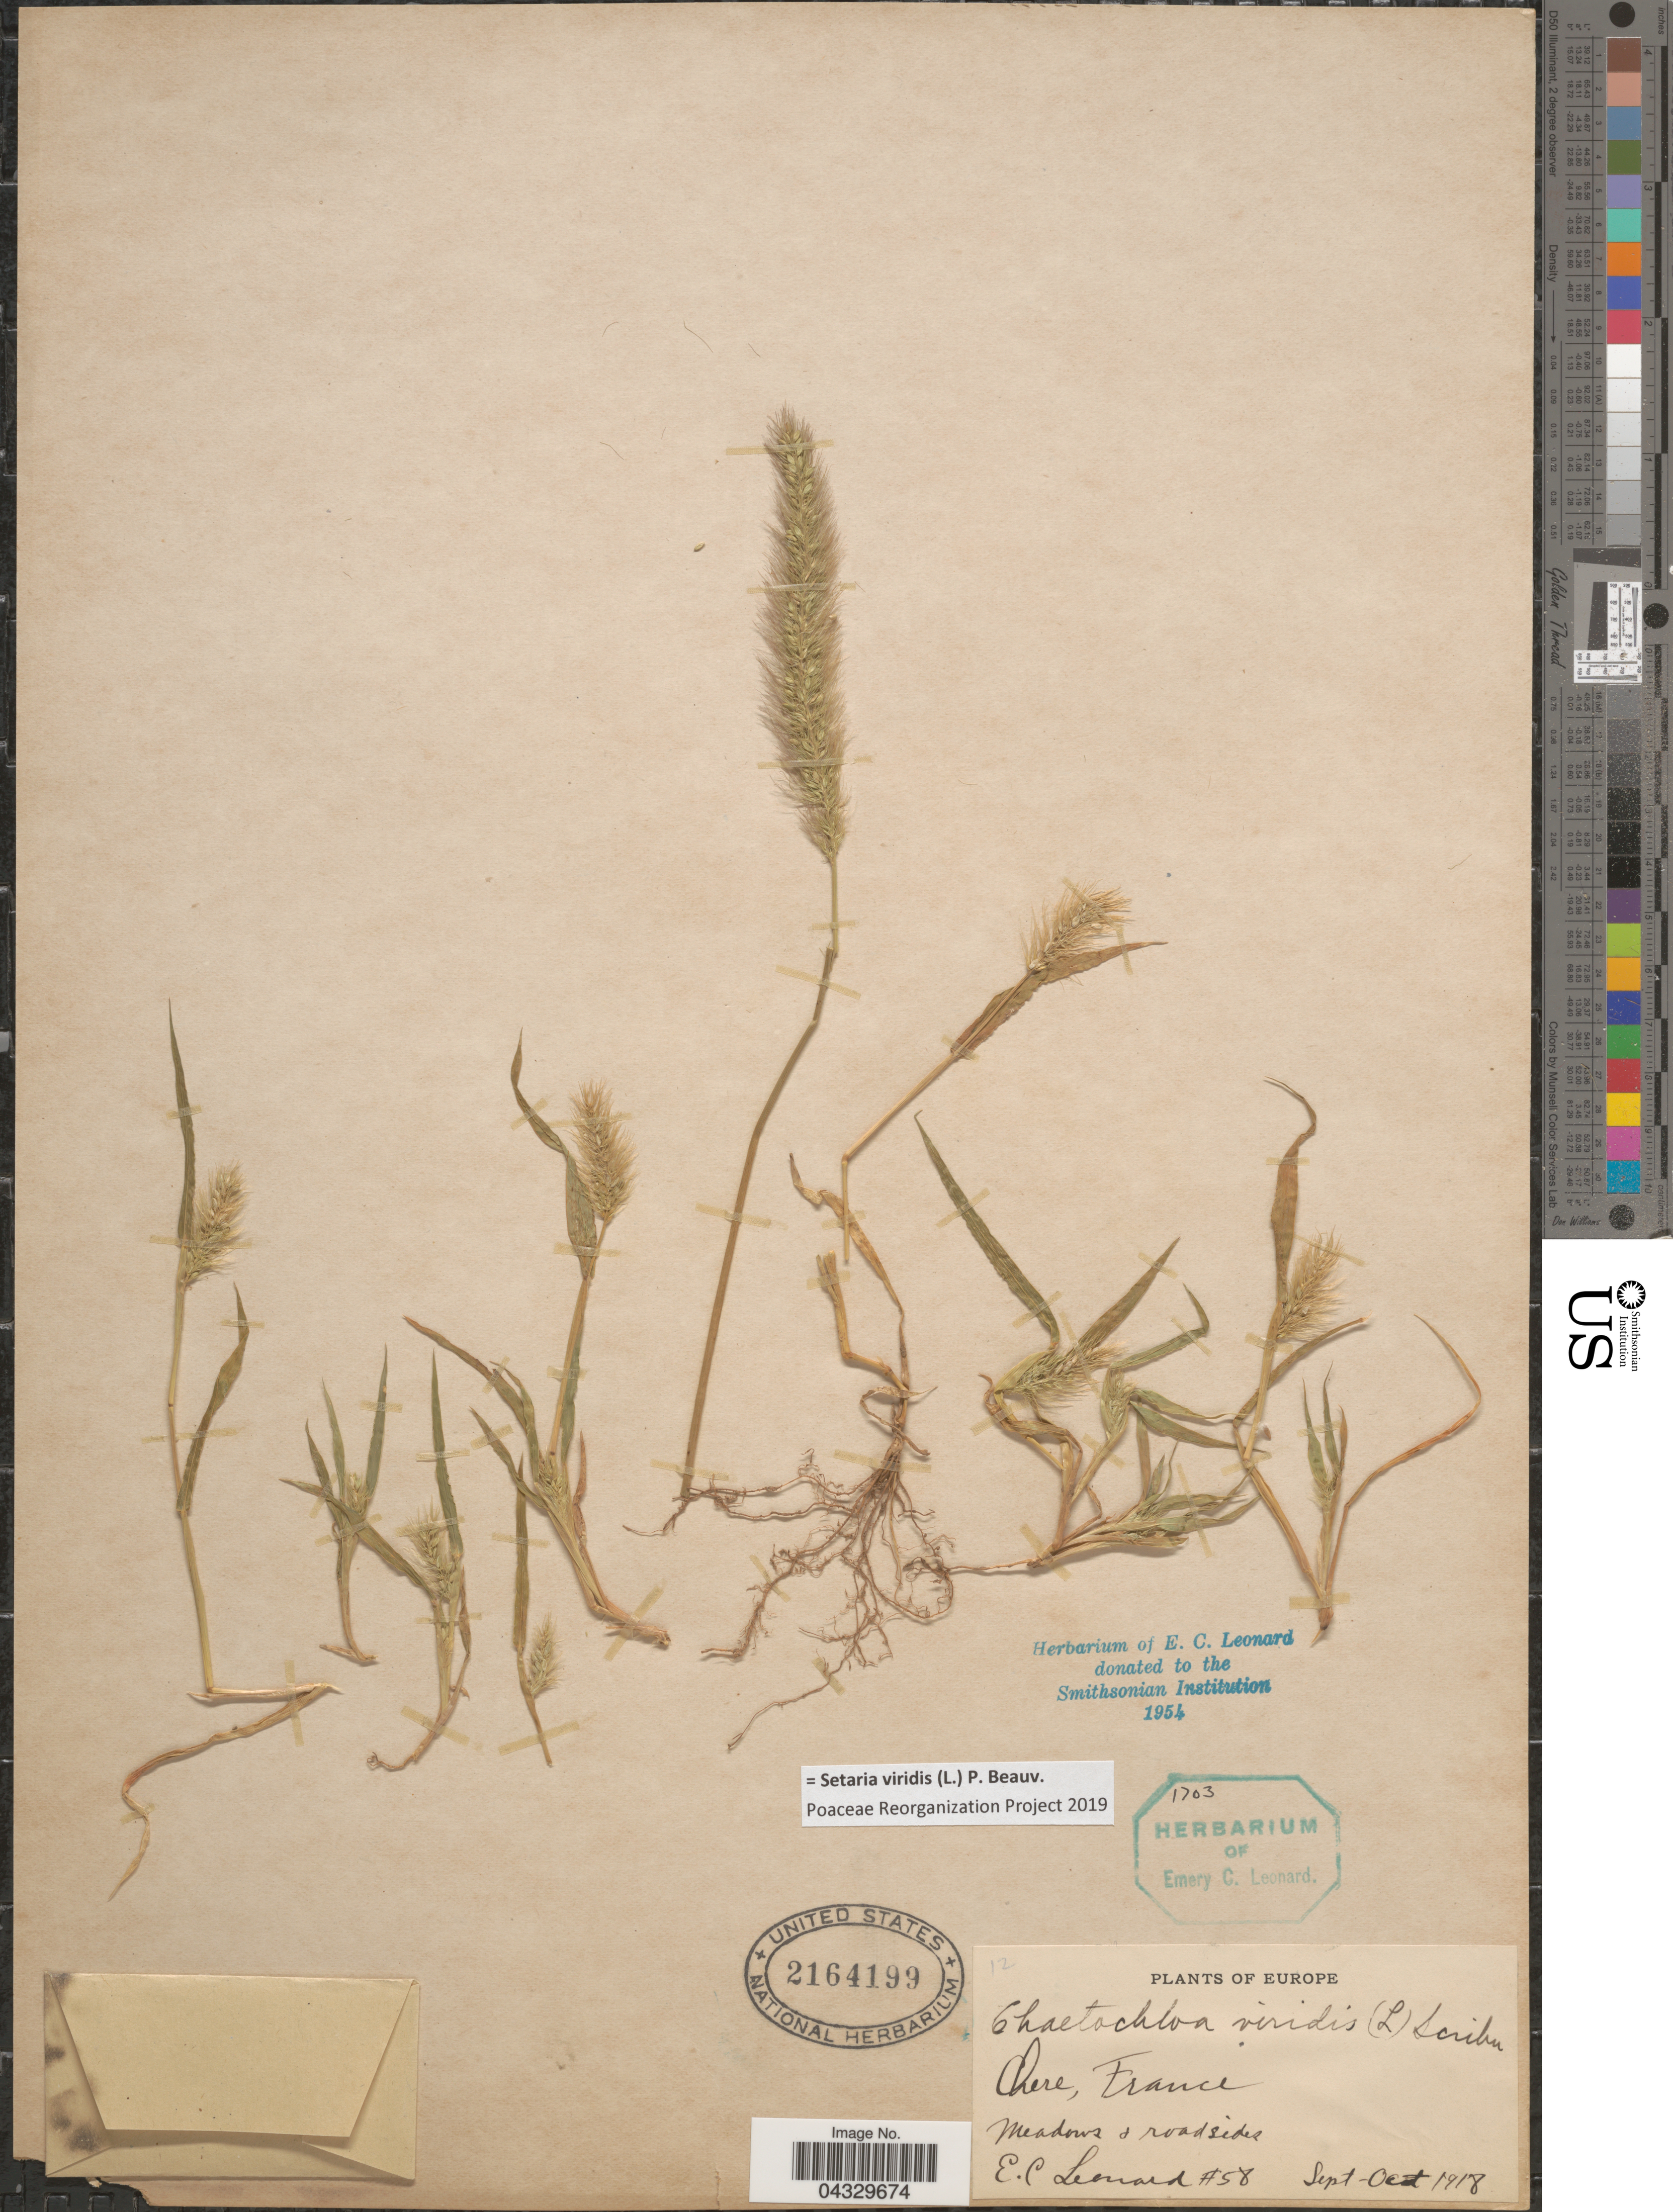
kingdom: Plantae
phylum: Tracheophyta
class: Liliopsida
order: Poales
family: Poaceae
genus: Setaria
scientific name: Setaria viridis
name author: (L.) P. Beauv.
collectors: E. C. Leonard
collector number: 58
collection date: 1918-09/1918-10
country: France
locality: Chere.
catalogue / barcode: US 2164199